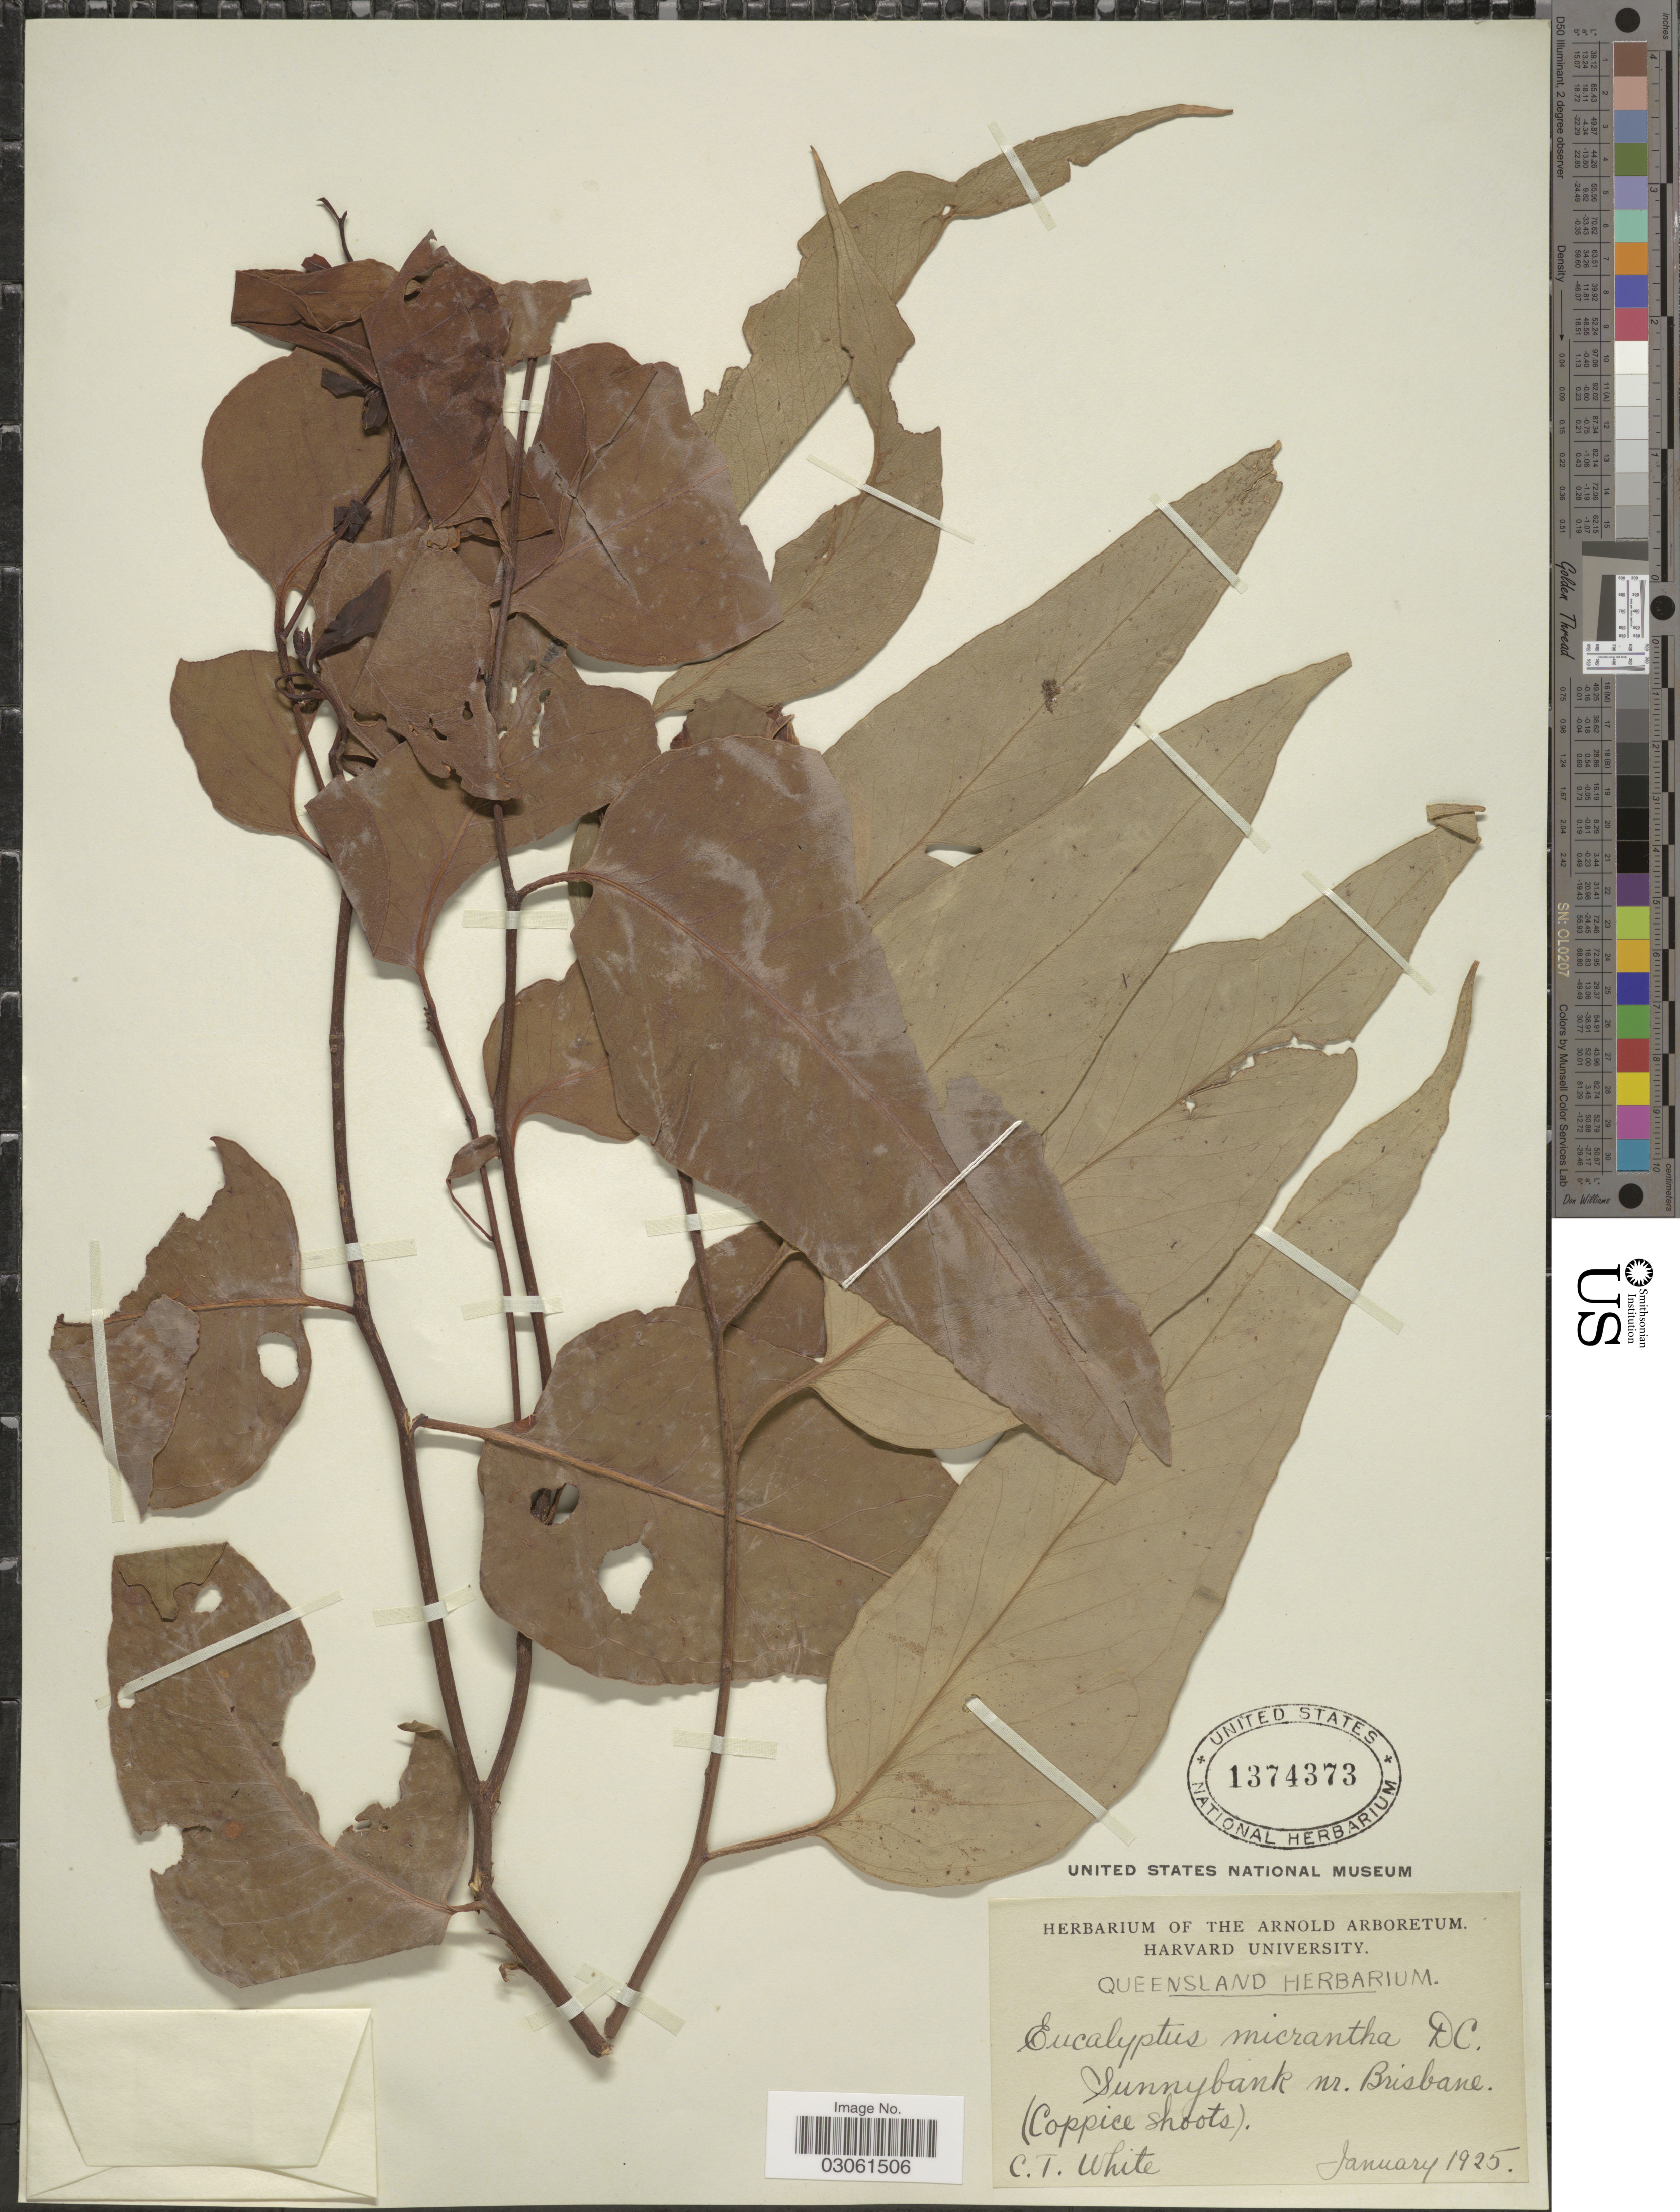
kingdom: Plantae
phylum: Tracheophyta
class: Magnoliopsida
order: Myrtales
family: Myrtaceae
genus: Eucalyptus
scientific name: Eucalyptus micrantha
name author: A. Cunn. ex DC.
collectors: C. T. White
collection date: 1925-01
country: Australia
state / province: Queensland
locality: Sunnybank nr. Brisbane. (Coppice Shoots).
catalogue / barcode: US 1374373